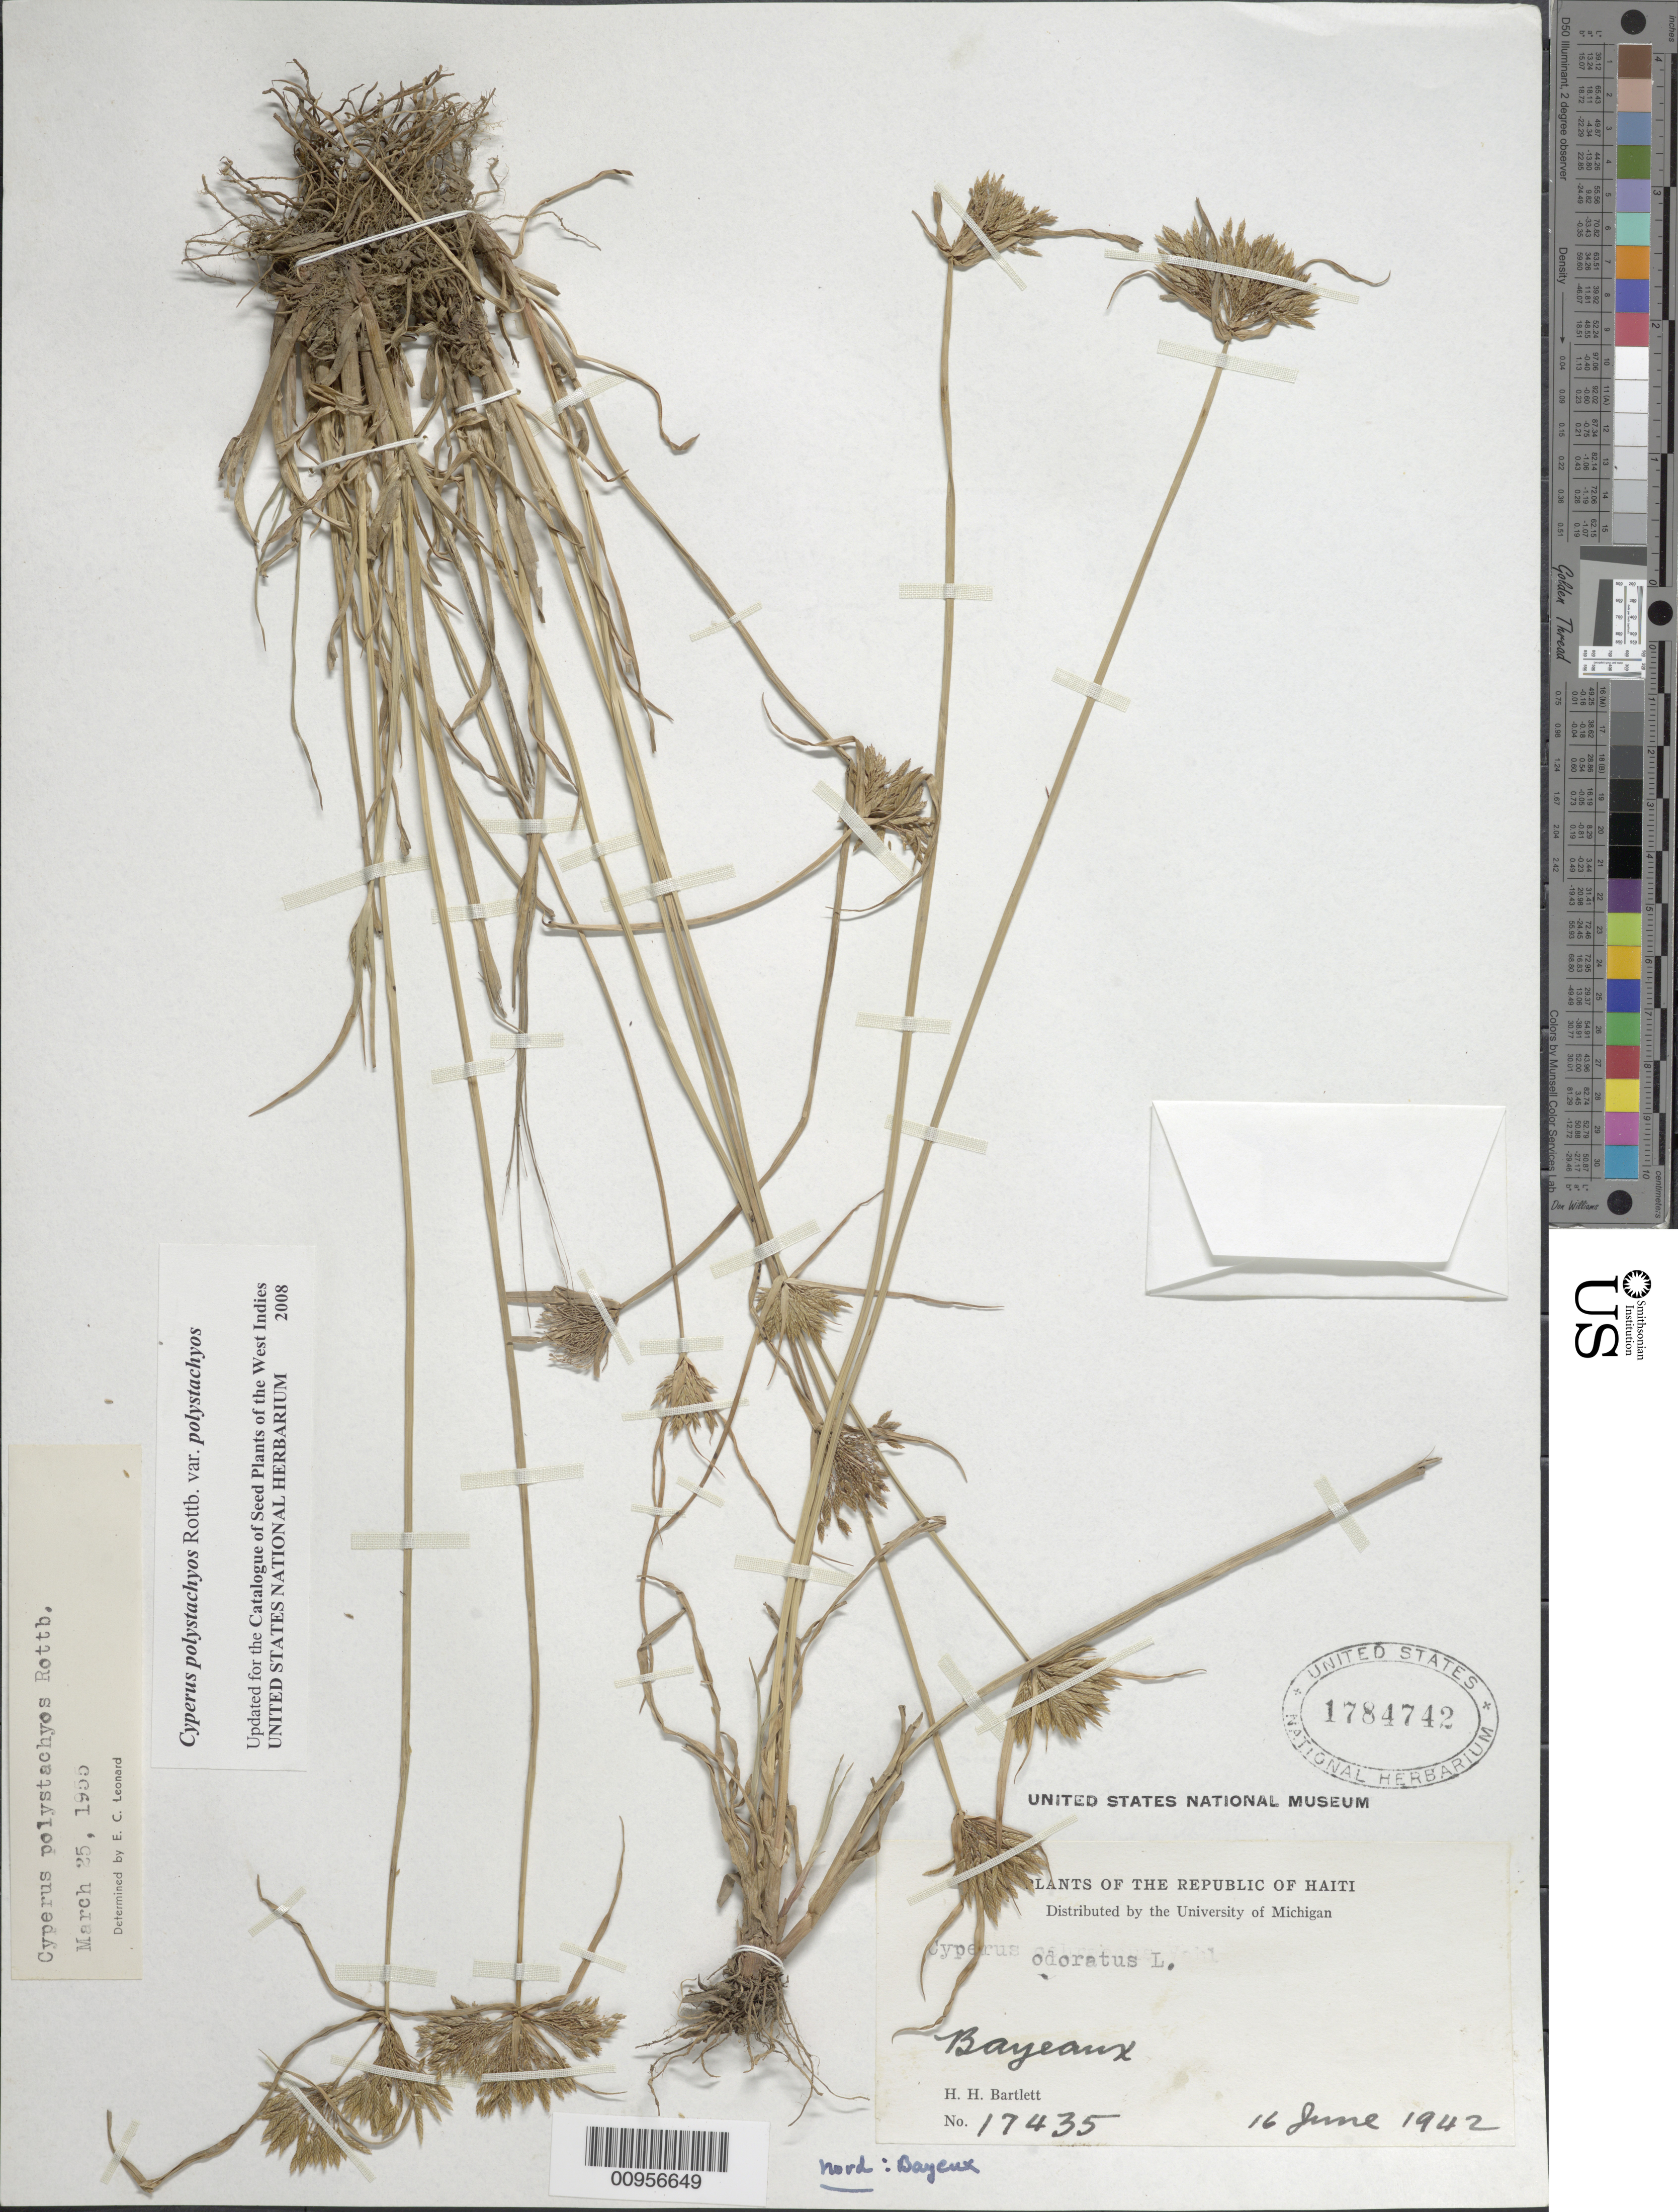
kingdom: Plantae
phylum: Tracheophyta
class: Liliopsida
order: Poales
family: Cyperaceae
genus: Cyperus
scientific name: Cyperus polystachyos var. polystachyos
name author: Rottb.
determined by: Strong, M. T., (US), Smithsonian Institution - National Museum of Natural History (UNITED STATES)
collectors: H. H. Bartlett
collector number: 17435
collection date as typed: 16 Jun 1942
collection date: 1942-06-16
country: Haiti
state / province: Nord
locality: Bayeaux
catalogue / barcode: US 1784742